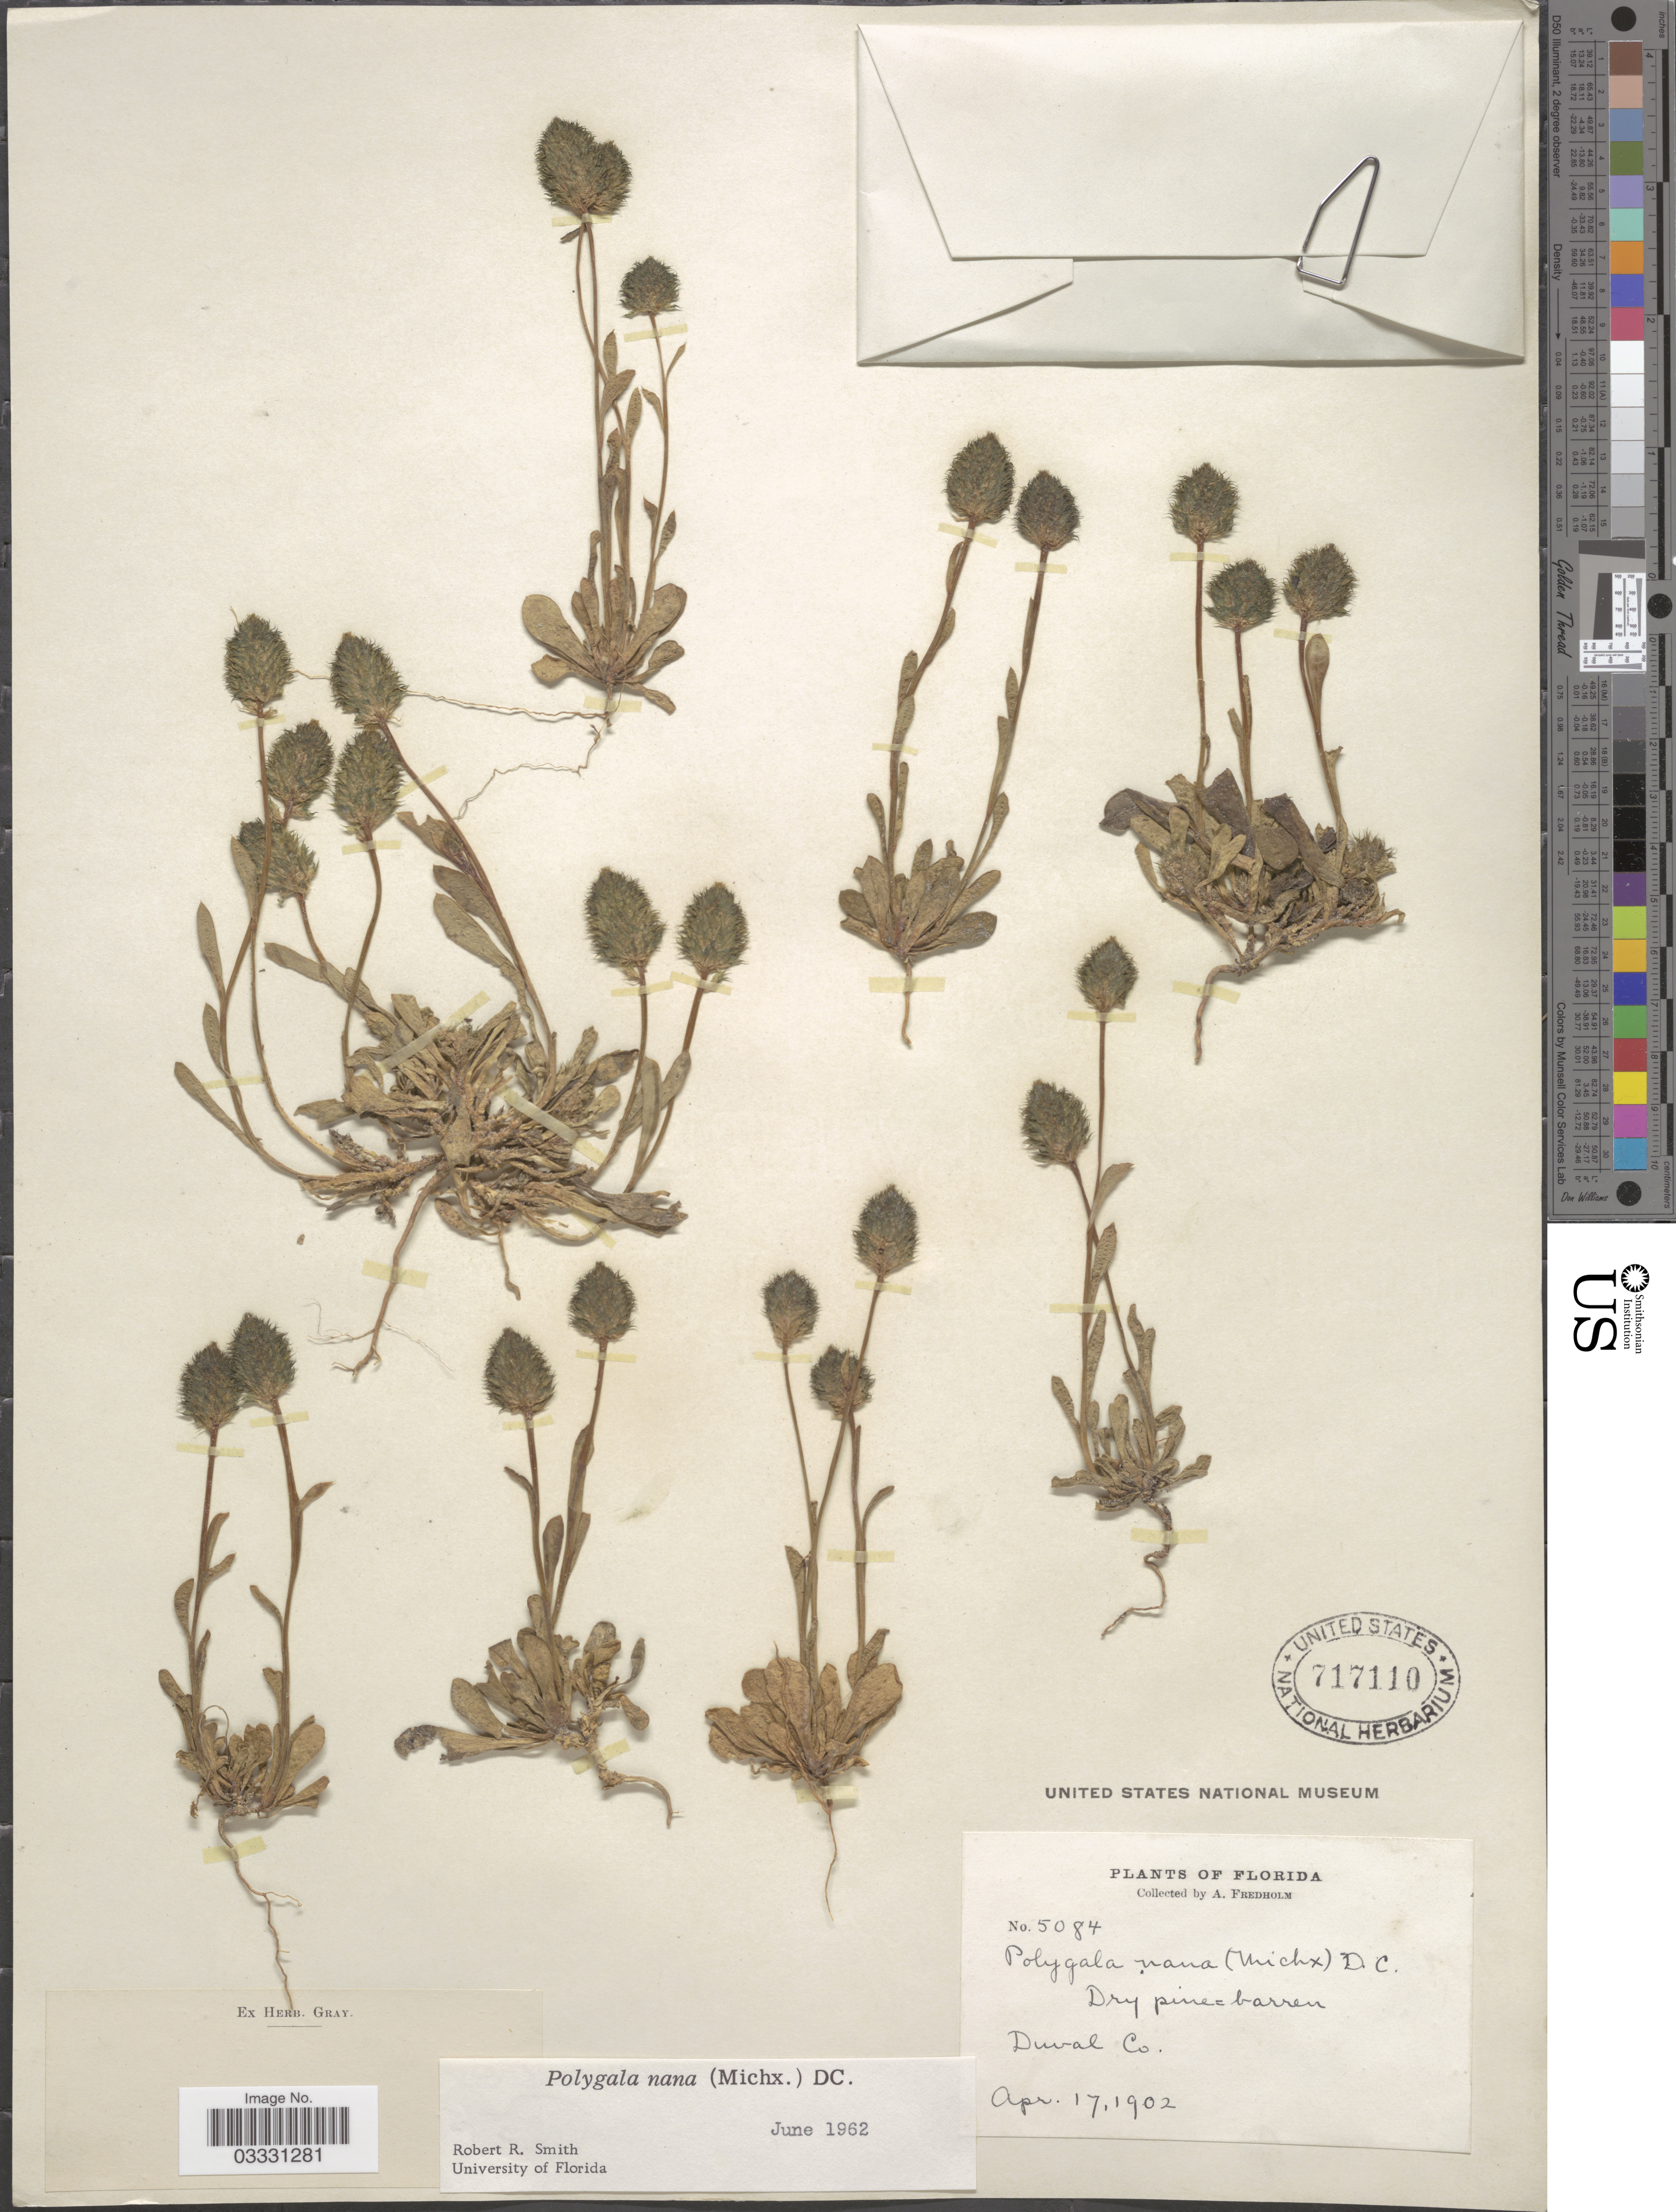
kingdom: Plantae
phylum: Tracheophyta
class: Magnoliopsida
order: Fabales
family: Polygalaceae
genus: Polygala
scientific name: Polygala nana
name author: (Michx.) DC.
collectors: A. Fredholm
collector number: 5084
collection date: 1902-04-17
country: United States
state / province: Florida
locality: Duval Co.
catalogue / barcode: US 717110